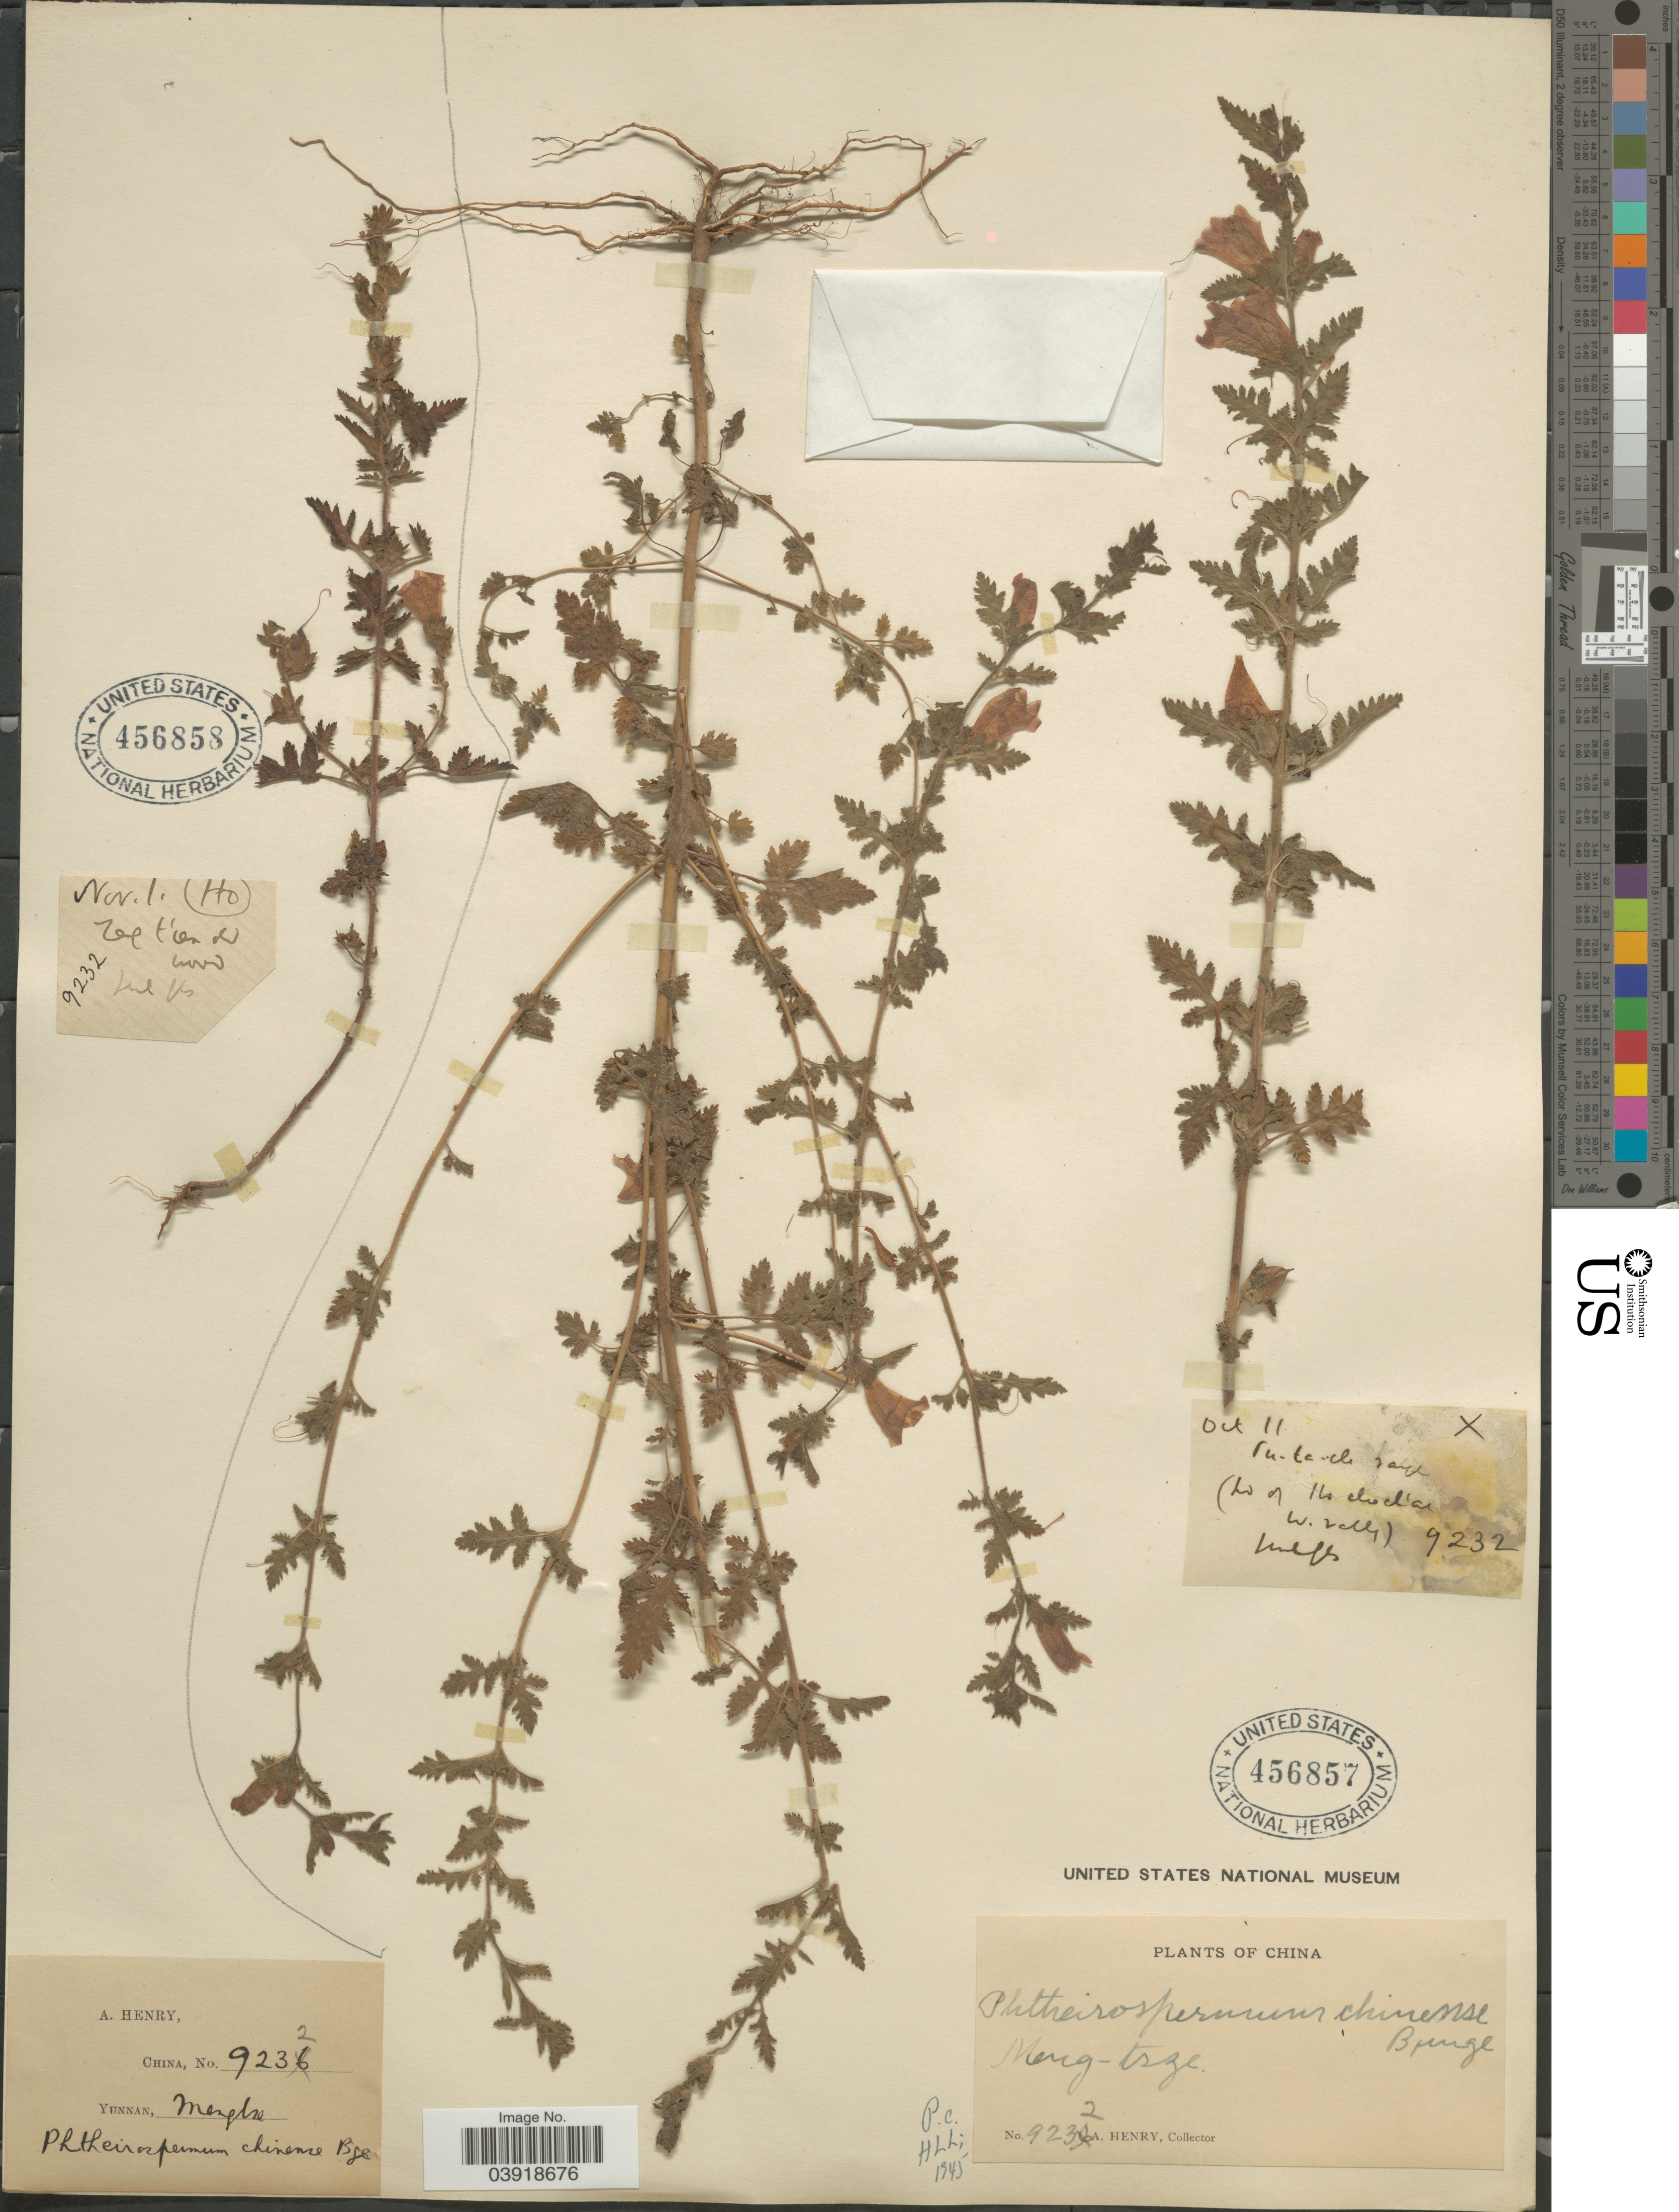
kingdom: Plantae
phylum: Tracheophyta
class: Magnoliopsida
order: Lamiales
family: Orobanchaceae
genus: Phtheirospermum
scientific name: Phtheirospermum chinense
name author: Bunge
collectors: A. Henry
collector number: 9232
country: China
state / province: Yunnan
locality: Meng-tsze.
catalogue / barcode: US 456858-2